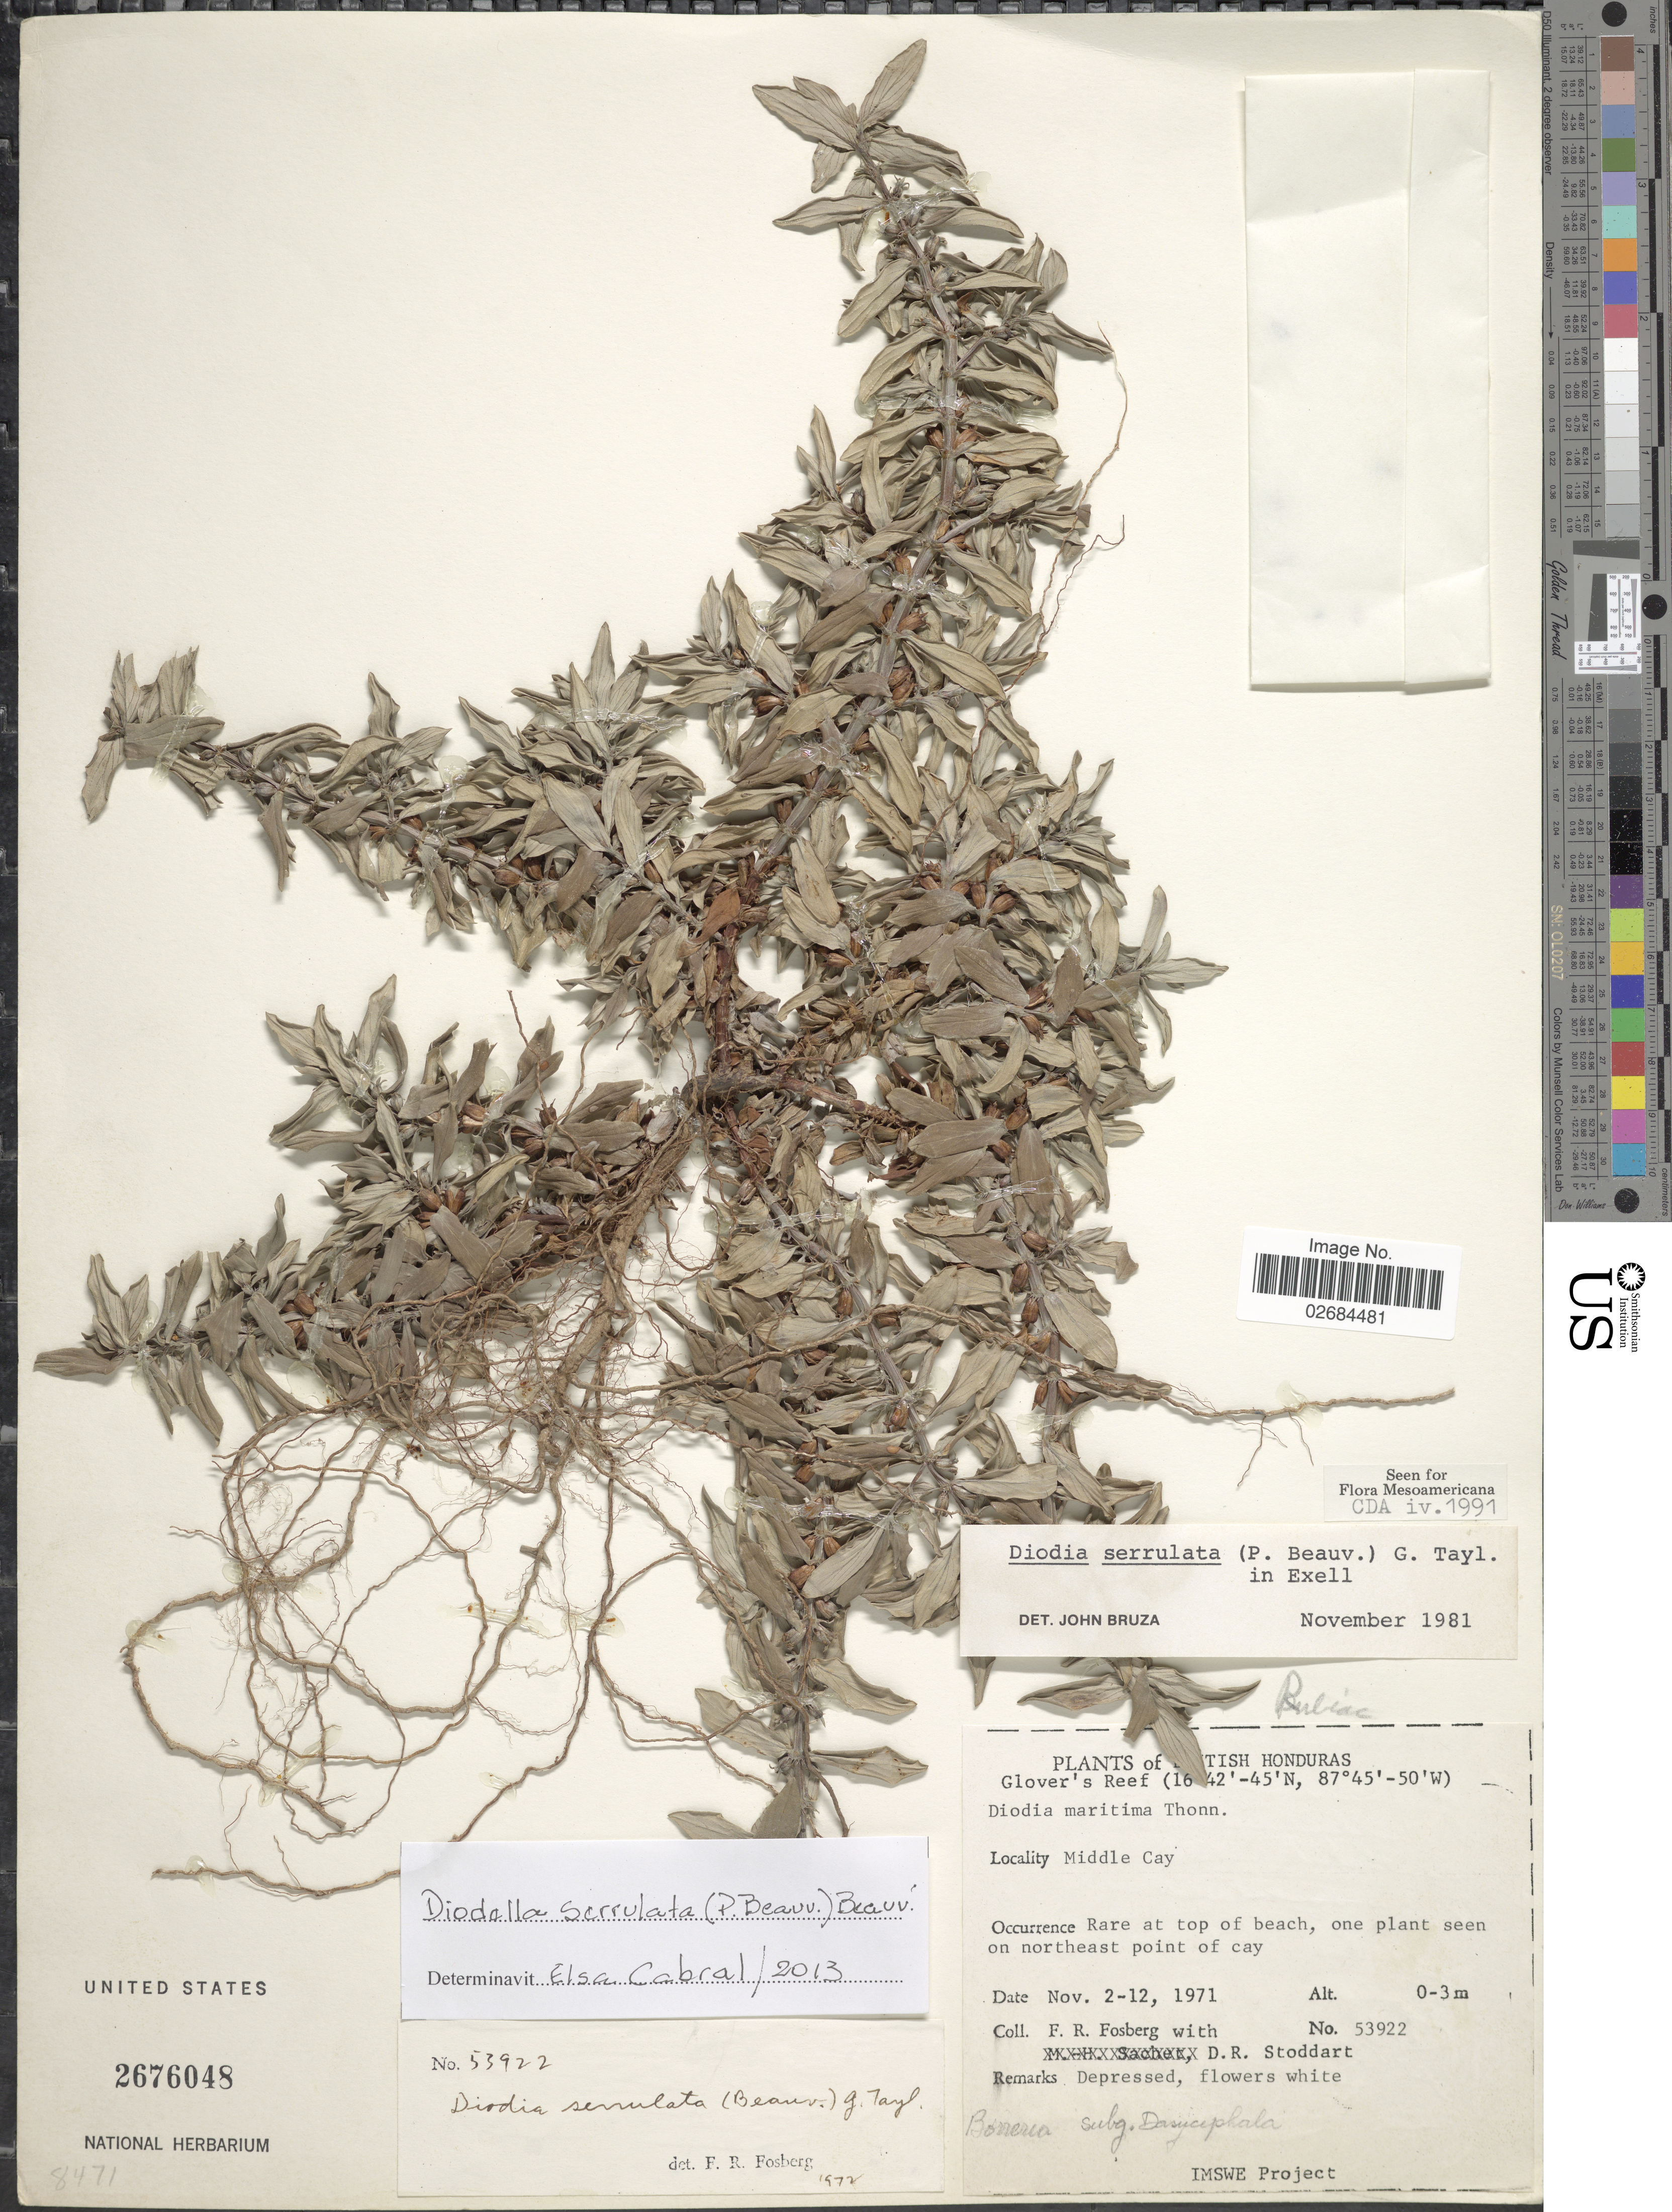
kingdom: Plantae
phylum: Tracheophyta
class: Magnoliopsida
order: Gentianales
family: Rubiaceae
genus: Diodia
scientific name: Diodia serrulata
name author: (P. Beauv.) G. Taylor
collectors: F. R. Fosberg & D. R. Stoddart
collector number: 53992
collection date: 1971-11-02/1971-11-12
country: Belize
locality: British Honduras. Middle Cay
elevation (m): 0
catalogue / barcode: US 2676048